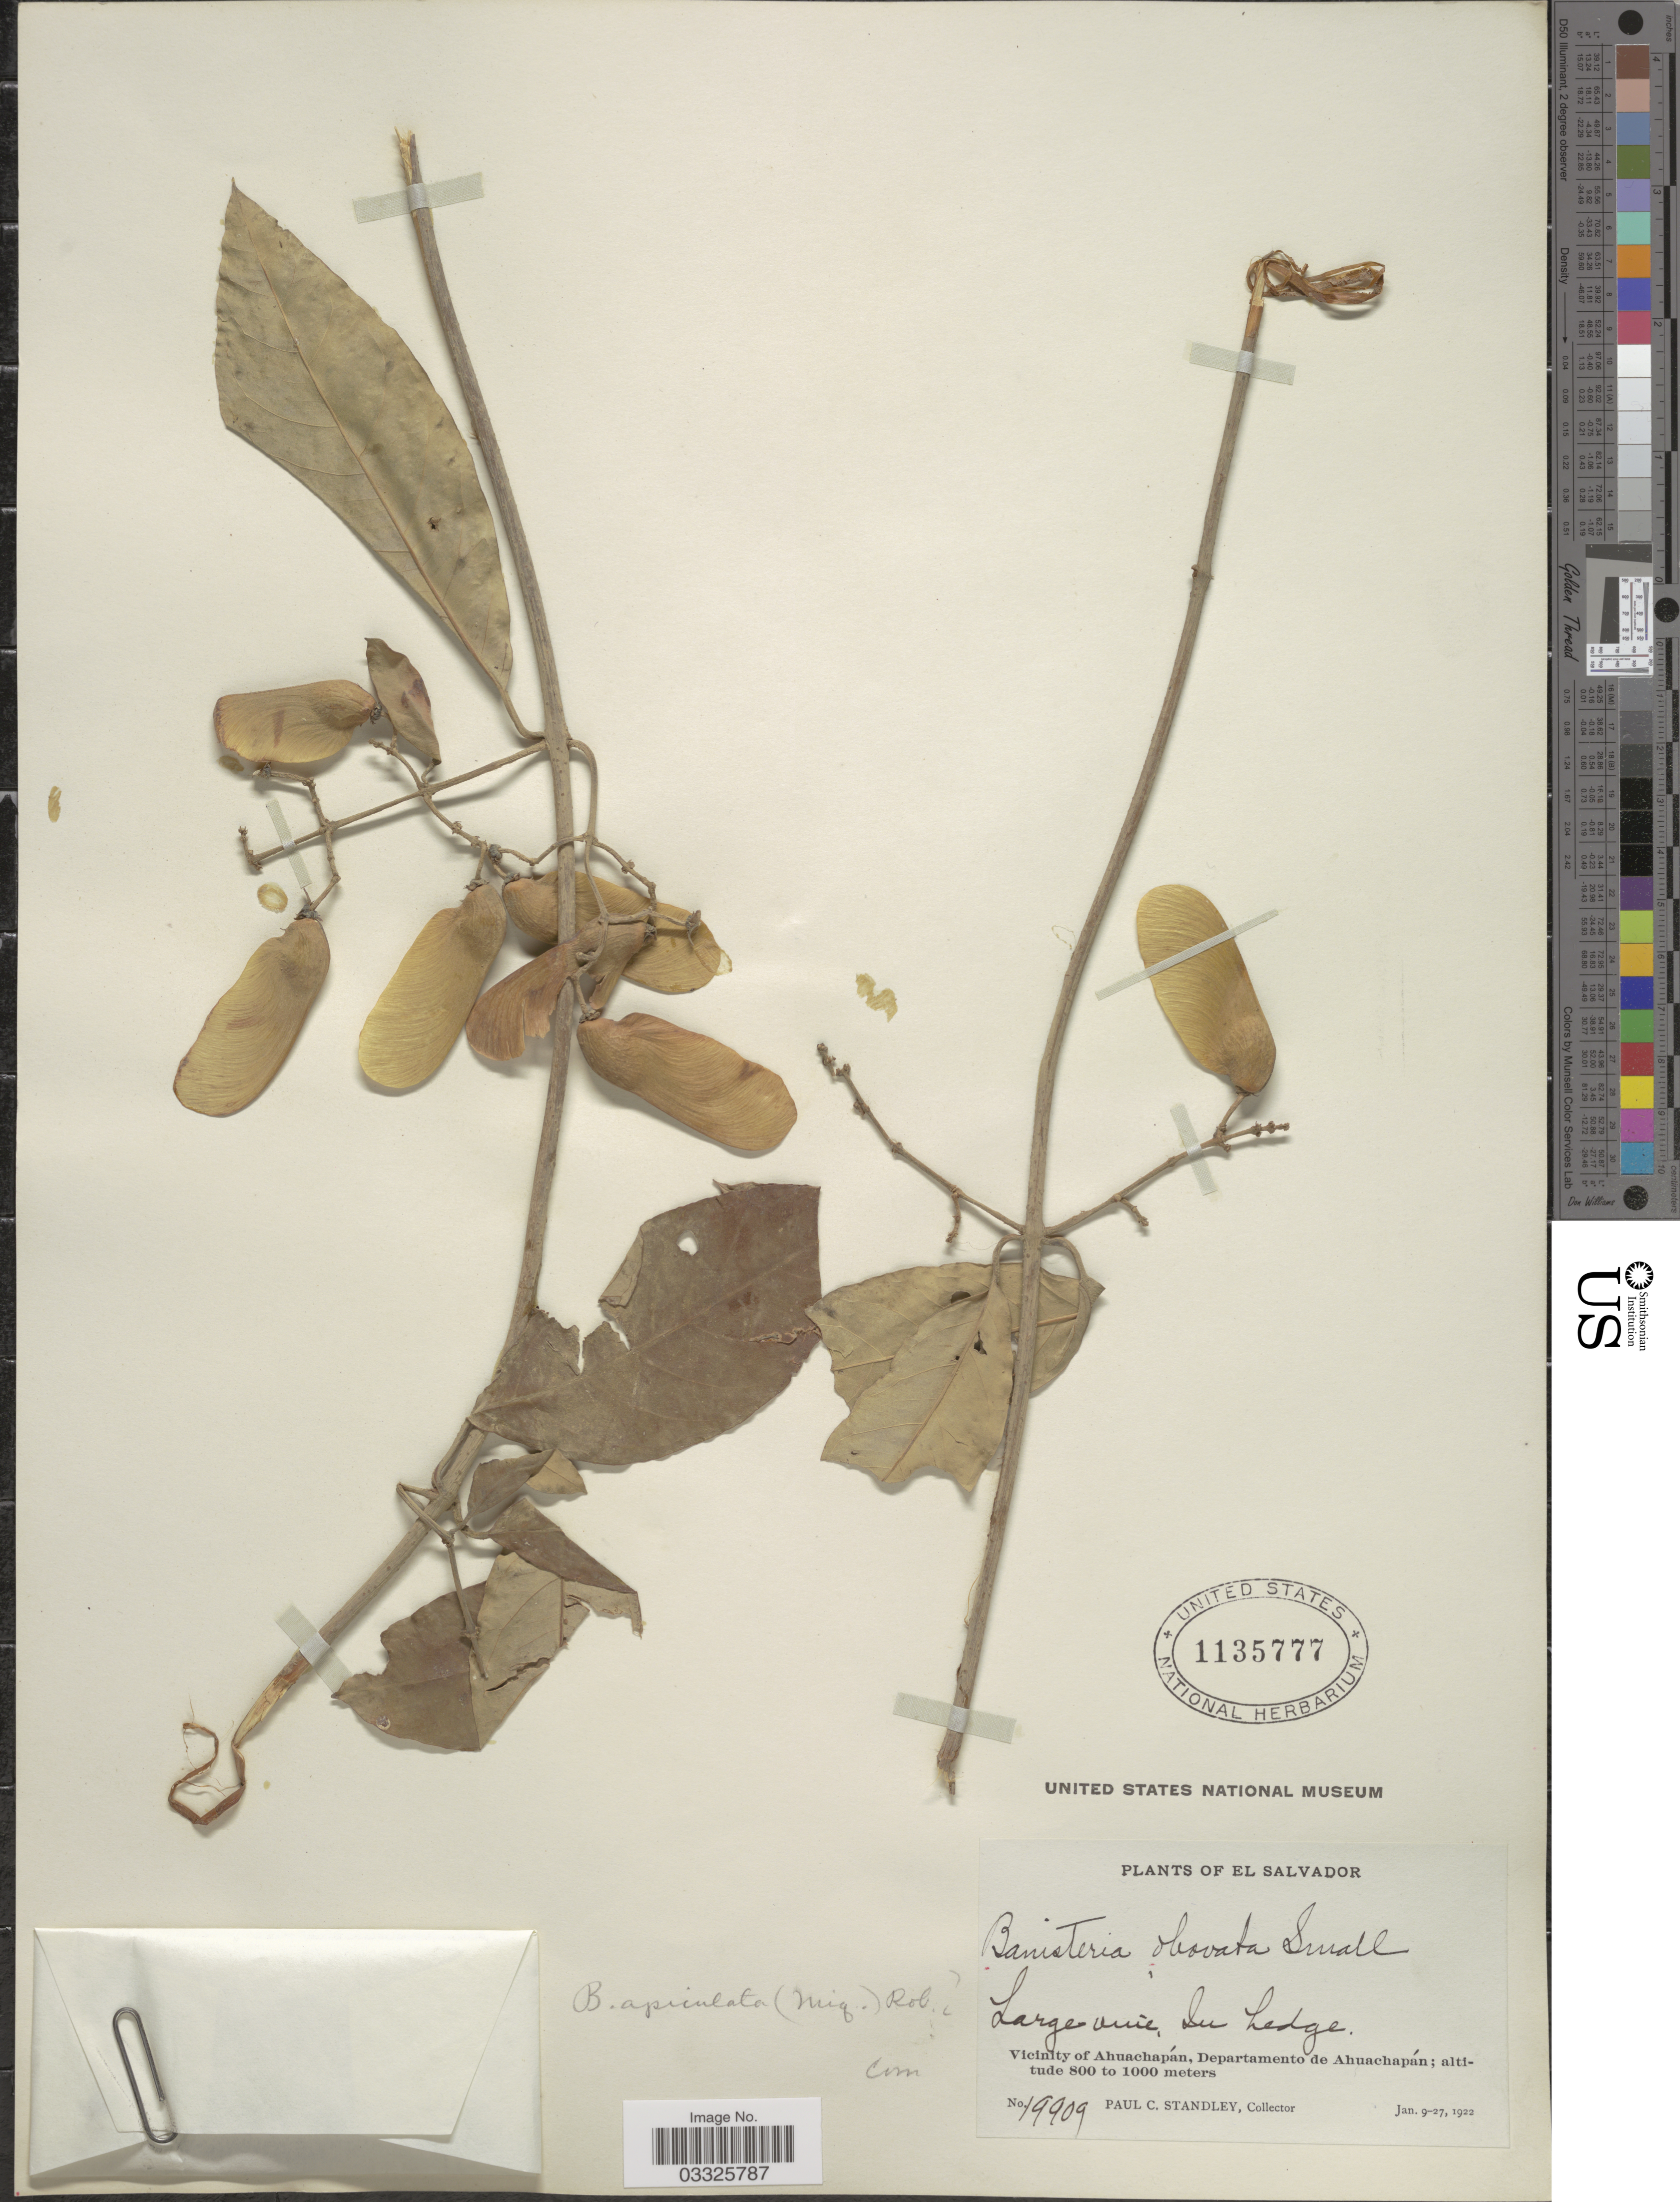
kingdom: Plantae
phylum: Tracheophyta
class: Magnoliopsida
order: Malpighiales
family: Malpighiaceae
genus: Heteropterys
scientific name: Heteropterys obovata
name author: (Small) Cuatrec. & Croat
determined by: Strong, Mark T., (BOT), Smithsonian Institution - National Museum of Natural History (UNITED STATES)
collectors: P. C. Standley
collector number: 19909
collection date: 1922-01-09/1922-01-27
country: El Salvador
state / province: Ahuachapan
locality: Vicinity of Ahuachapán, Departamento de Ahuachapán.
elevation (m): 800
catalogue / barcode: US 1135777